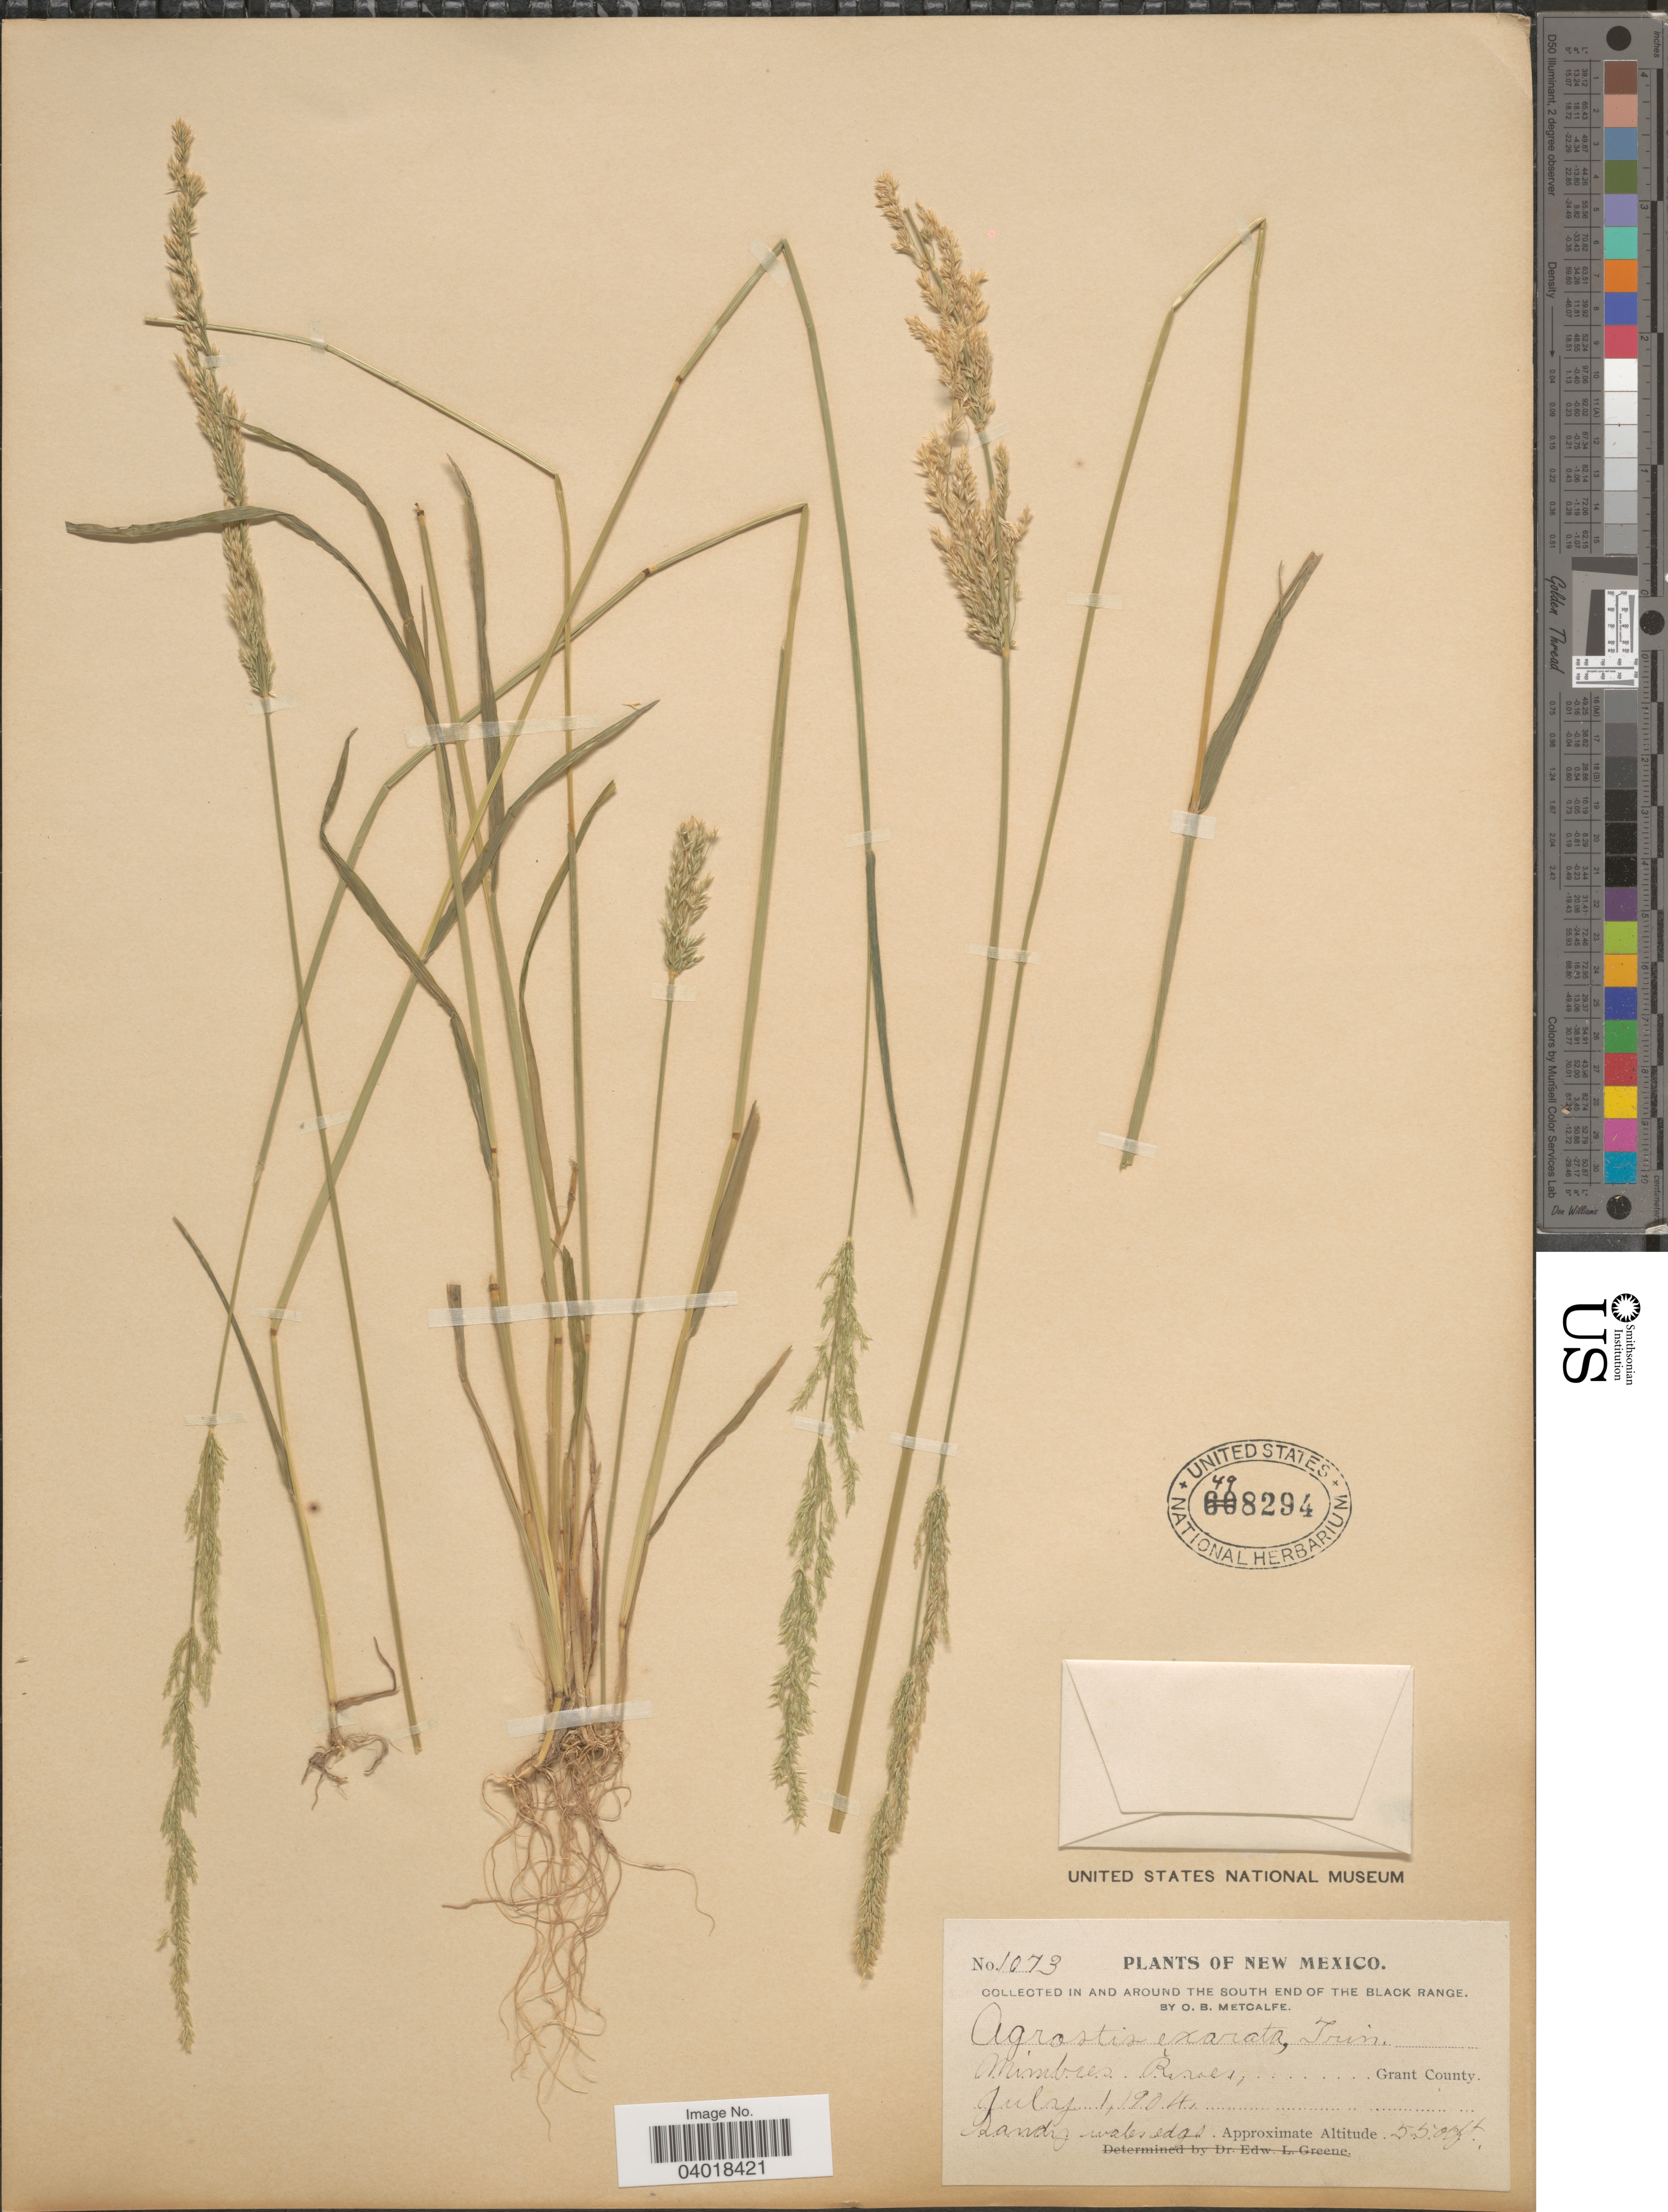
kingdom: Plantae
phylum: Tracheophyta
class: Liliopsida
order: Poales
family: Poaceae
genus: Agrostis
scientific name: Agrostis exarata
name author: Trin.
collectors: O. B. Metcalfe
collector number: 1073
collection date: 1904-07-01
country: United States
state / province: New Mexico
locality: In an around the south end of the Black Range. Grant County.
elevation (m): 1676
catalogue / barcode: US 498294